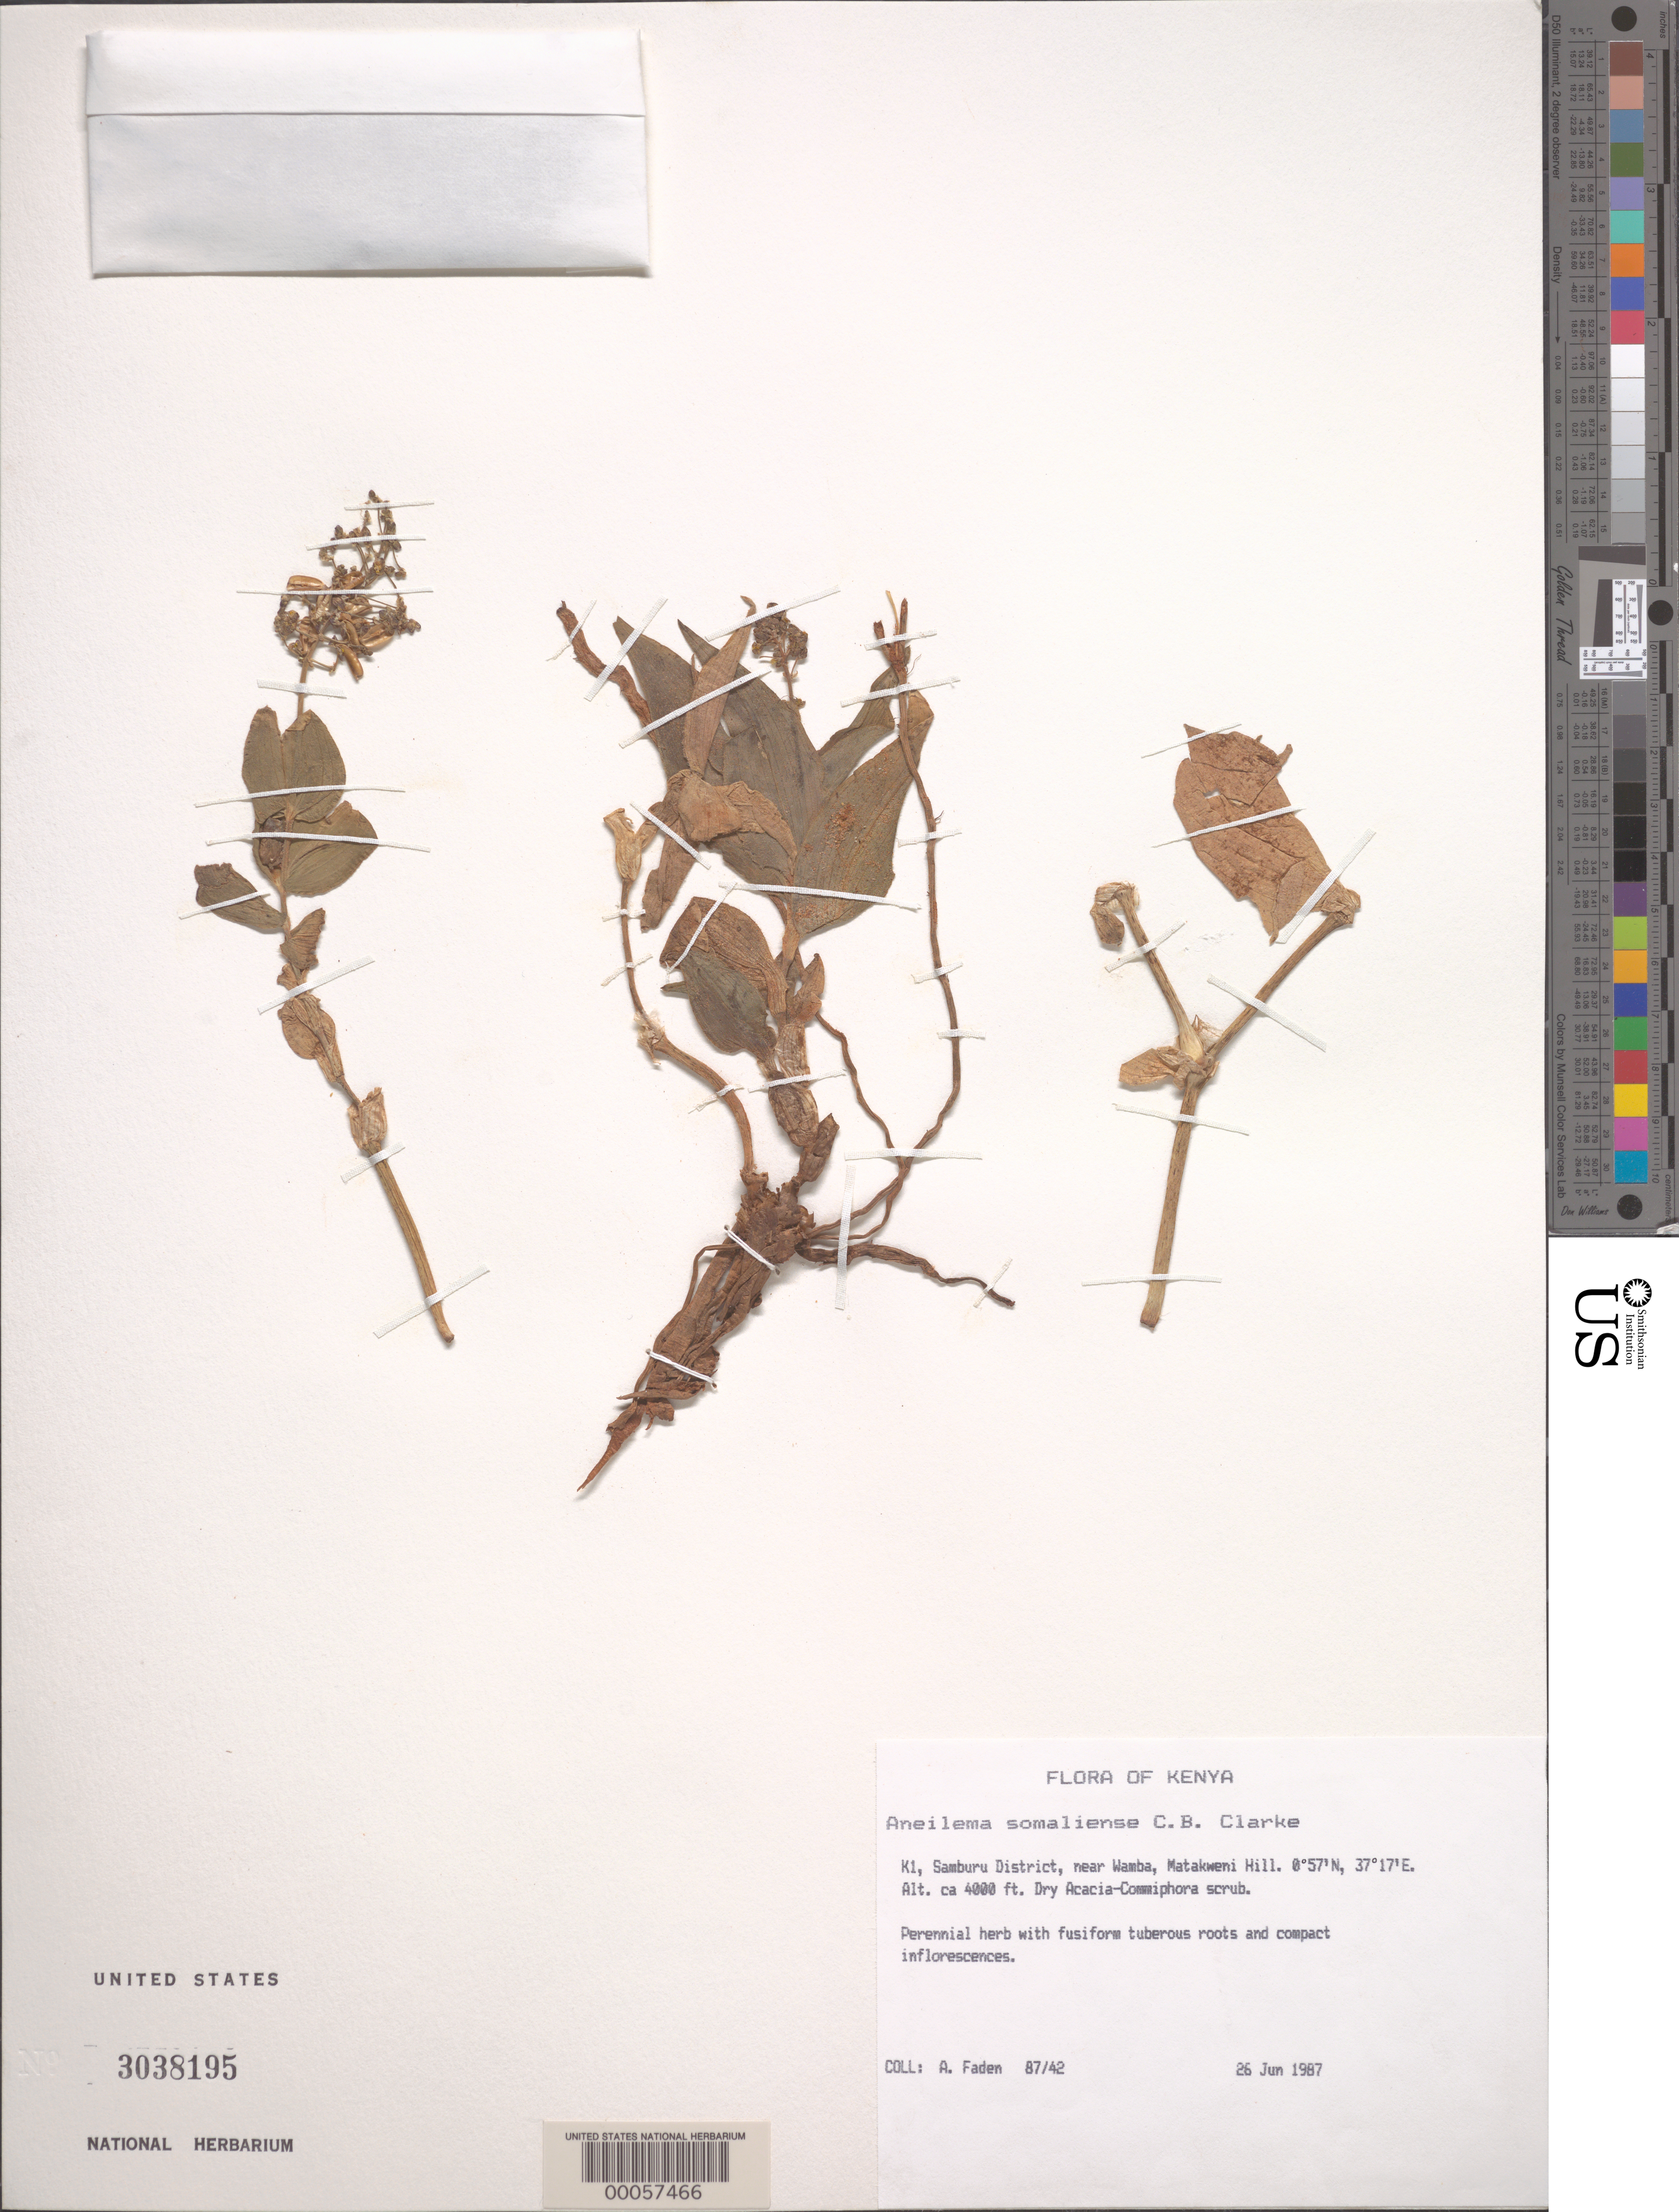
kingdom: Plantae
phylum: Tracheophyta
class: Liliopsida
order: Commelinales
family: Commelinaceae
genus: Aneilema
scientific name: Aneilema somaliense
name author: C.B. Clarke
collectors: A. J. Faden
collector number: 87/42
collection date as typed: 26 Jun 1987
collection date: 1987-06-26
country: Kenya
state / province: Samburu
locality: Near wamba, matakweni hill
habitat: Dry acacia-commiphora scrub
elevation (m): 1219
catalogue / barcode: US 3038195